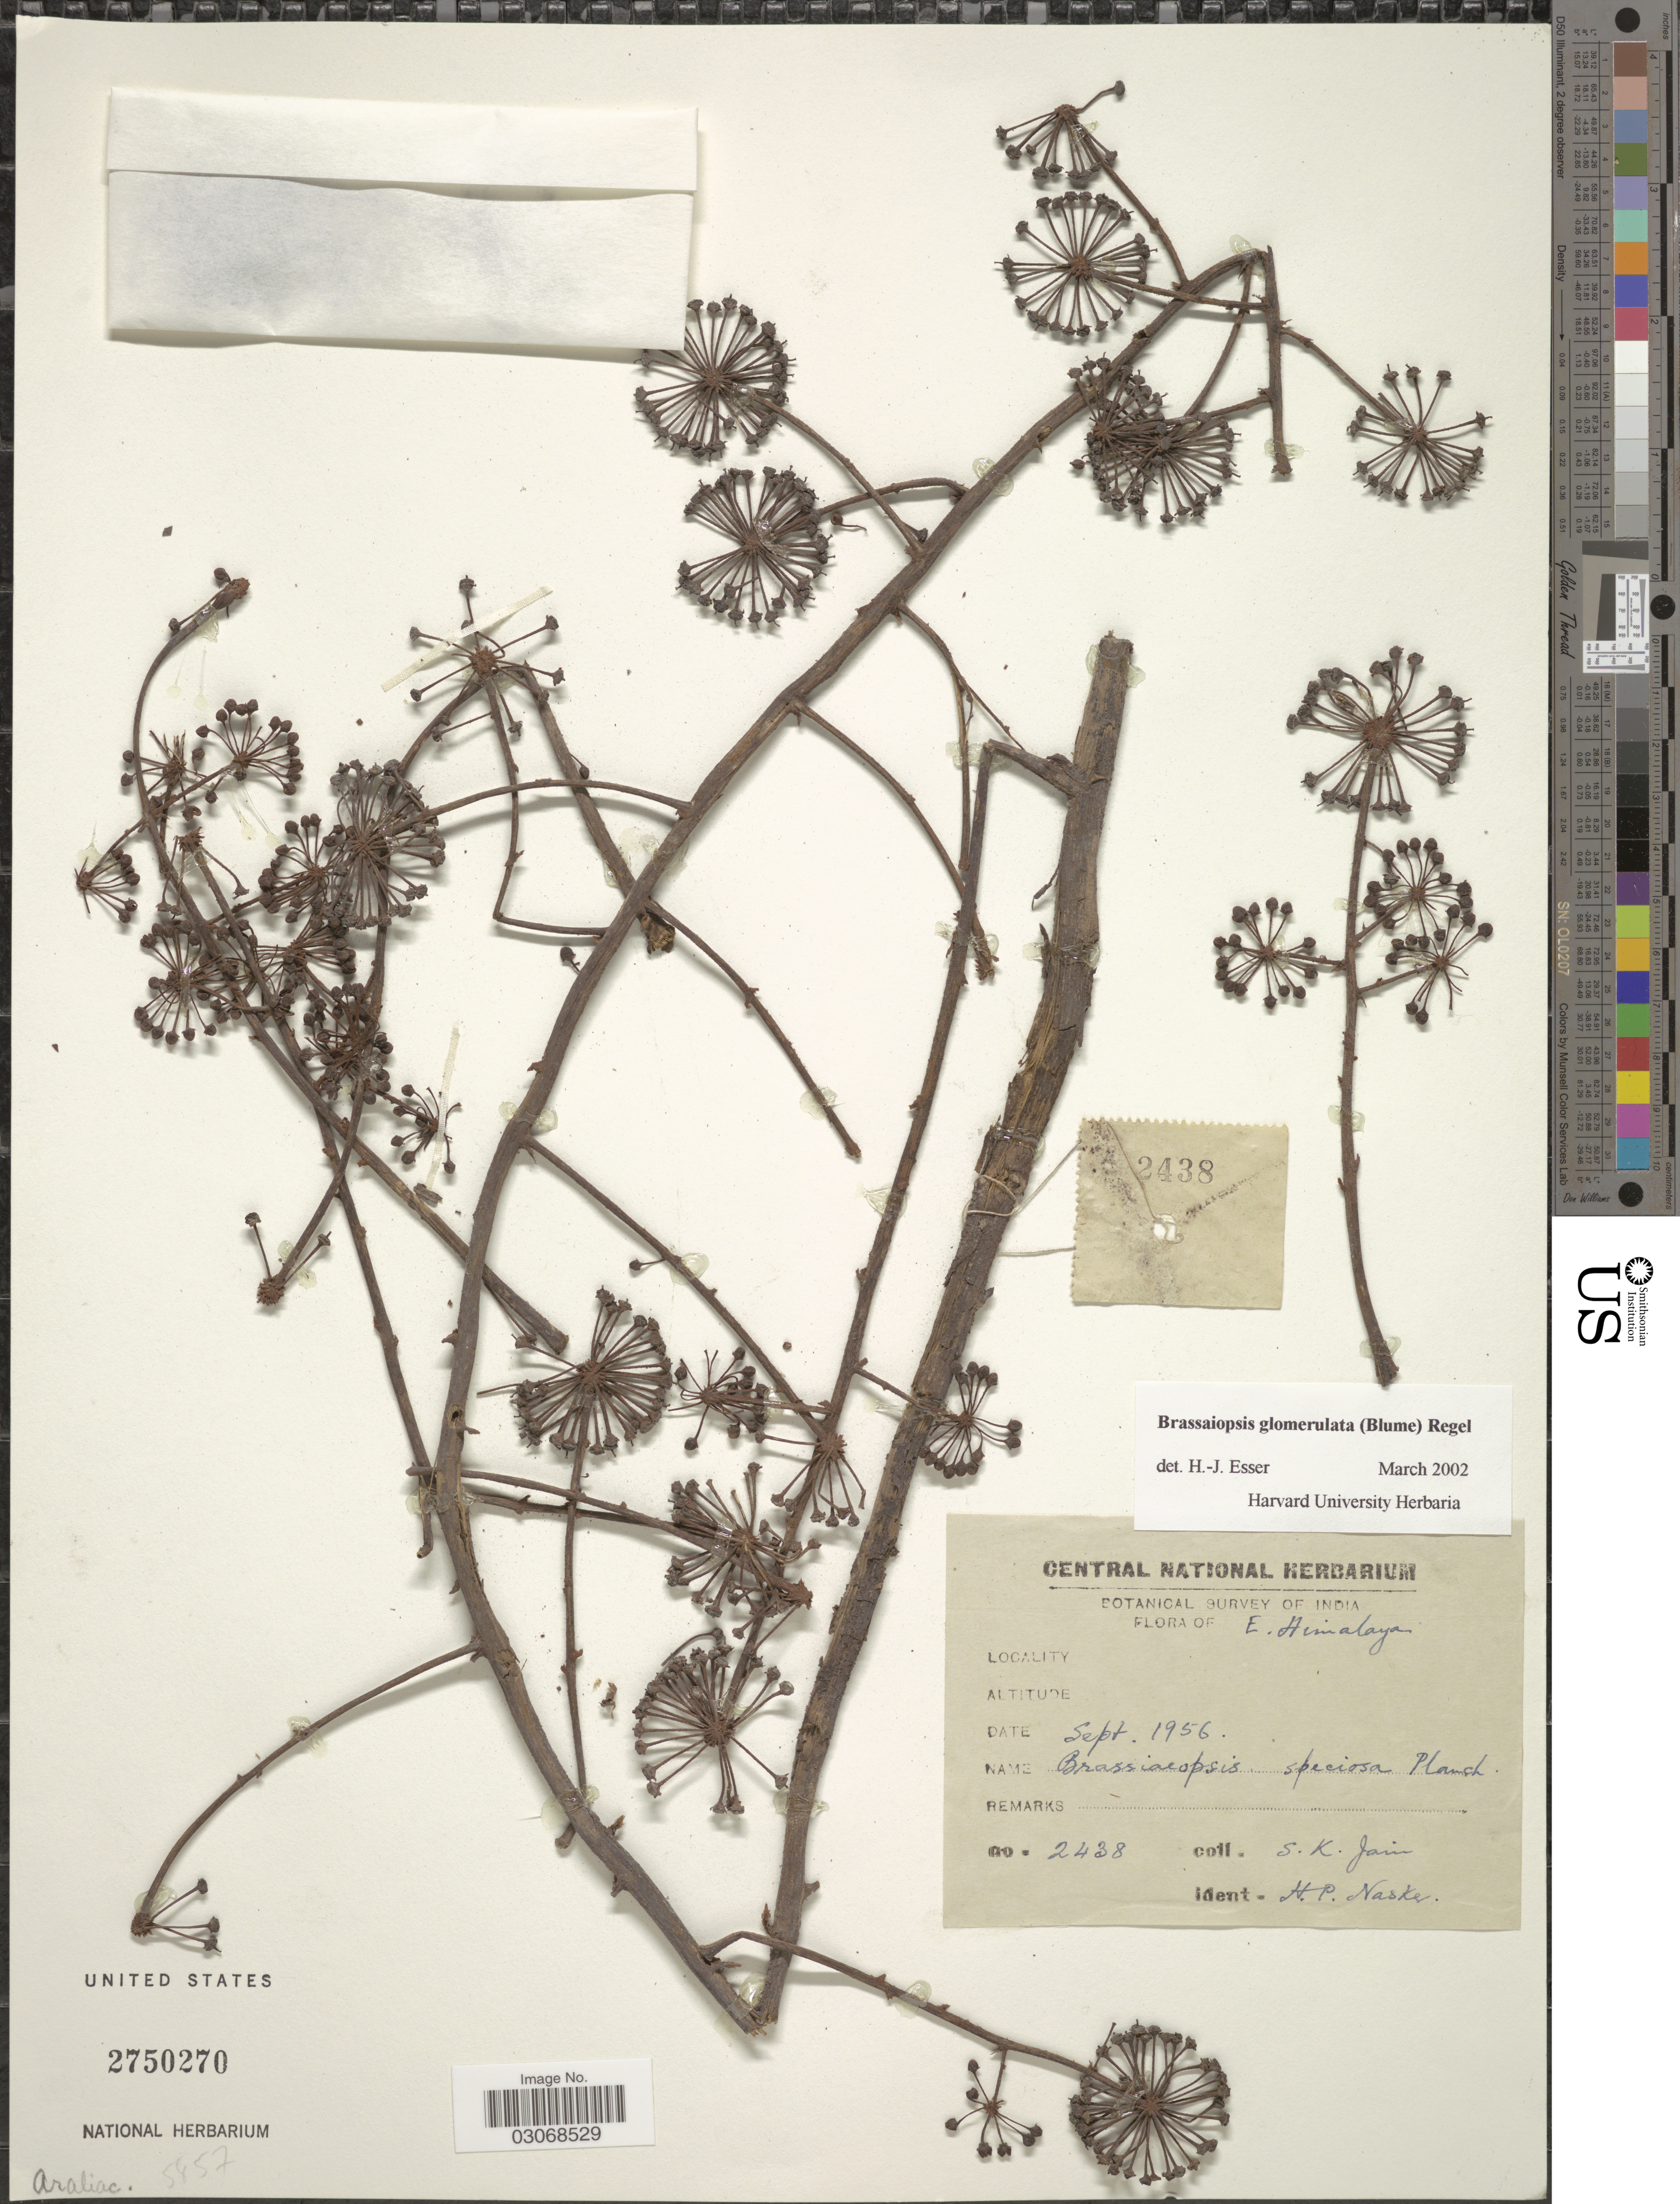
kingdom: Plantae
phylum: Tracheophyta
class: Magnoliopsida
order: Apiales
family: Araliaceae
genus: Brassaiopsis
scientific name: Brassaiopsis glomerulata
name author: (Blume) Regel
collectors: S. Jain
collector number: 2438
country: India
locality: E. Himalaya.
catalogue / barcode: US 2750270